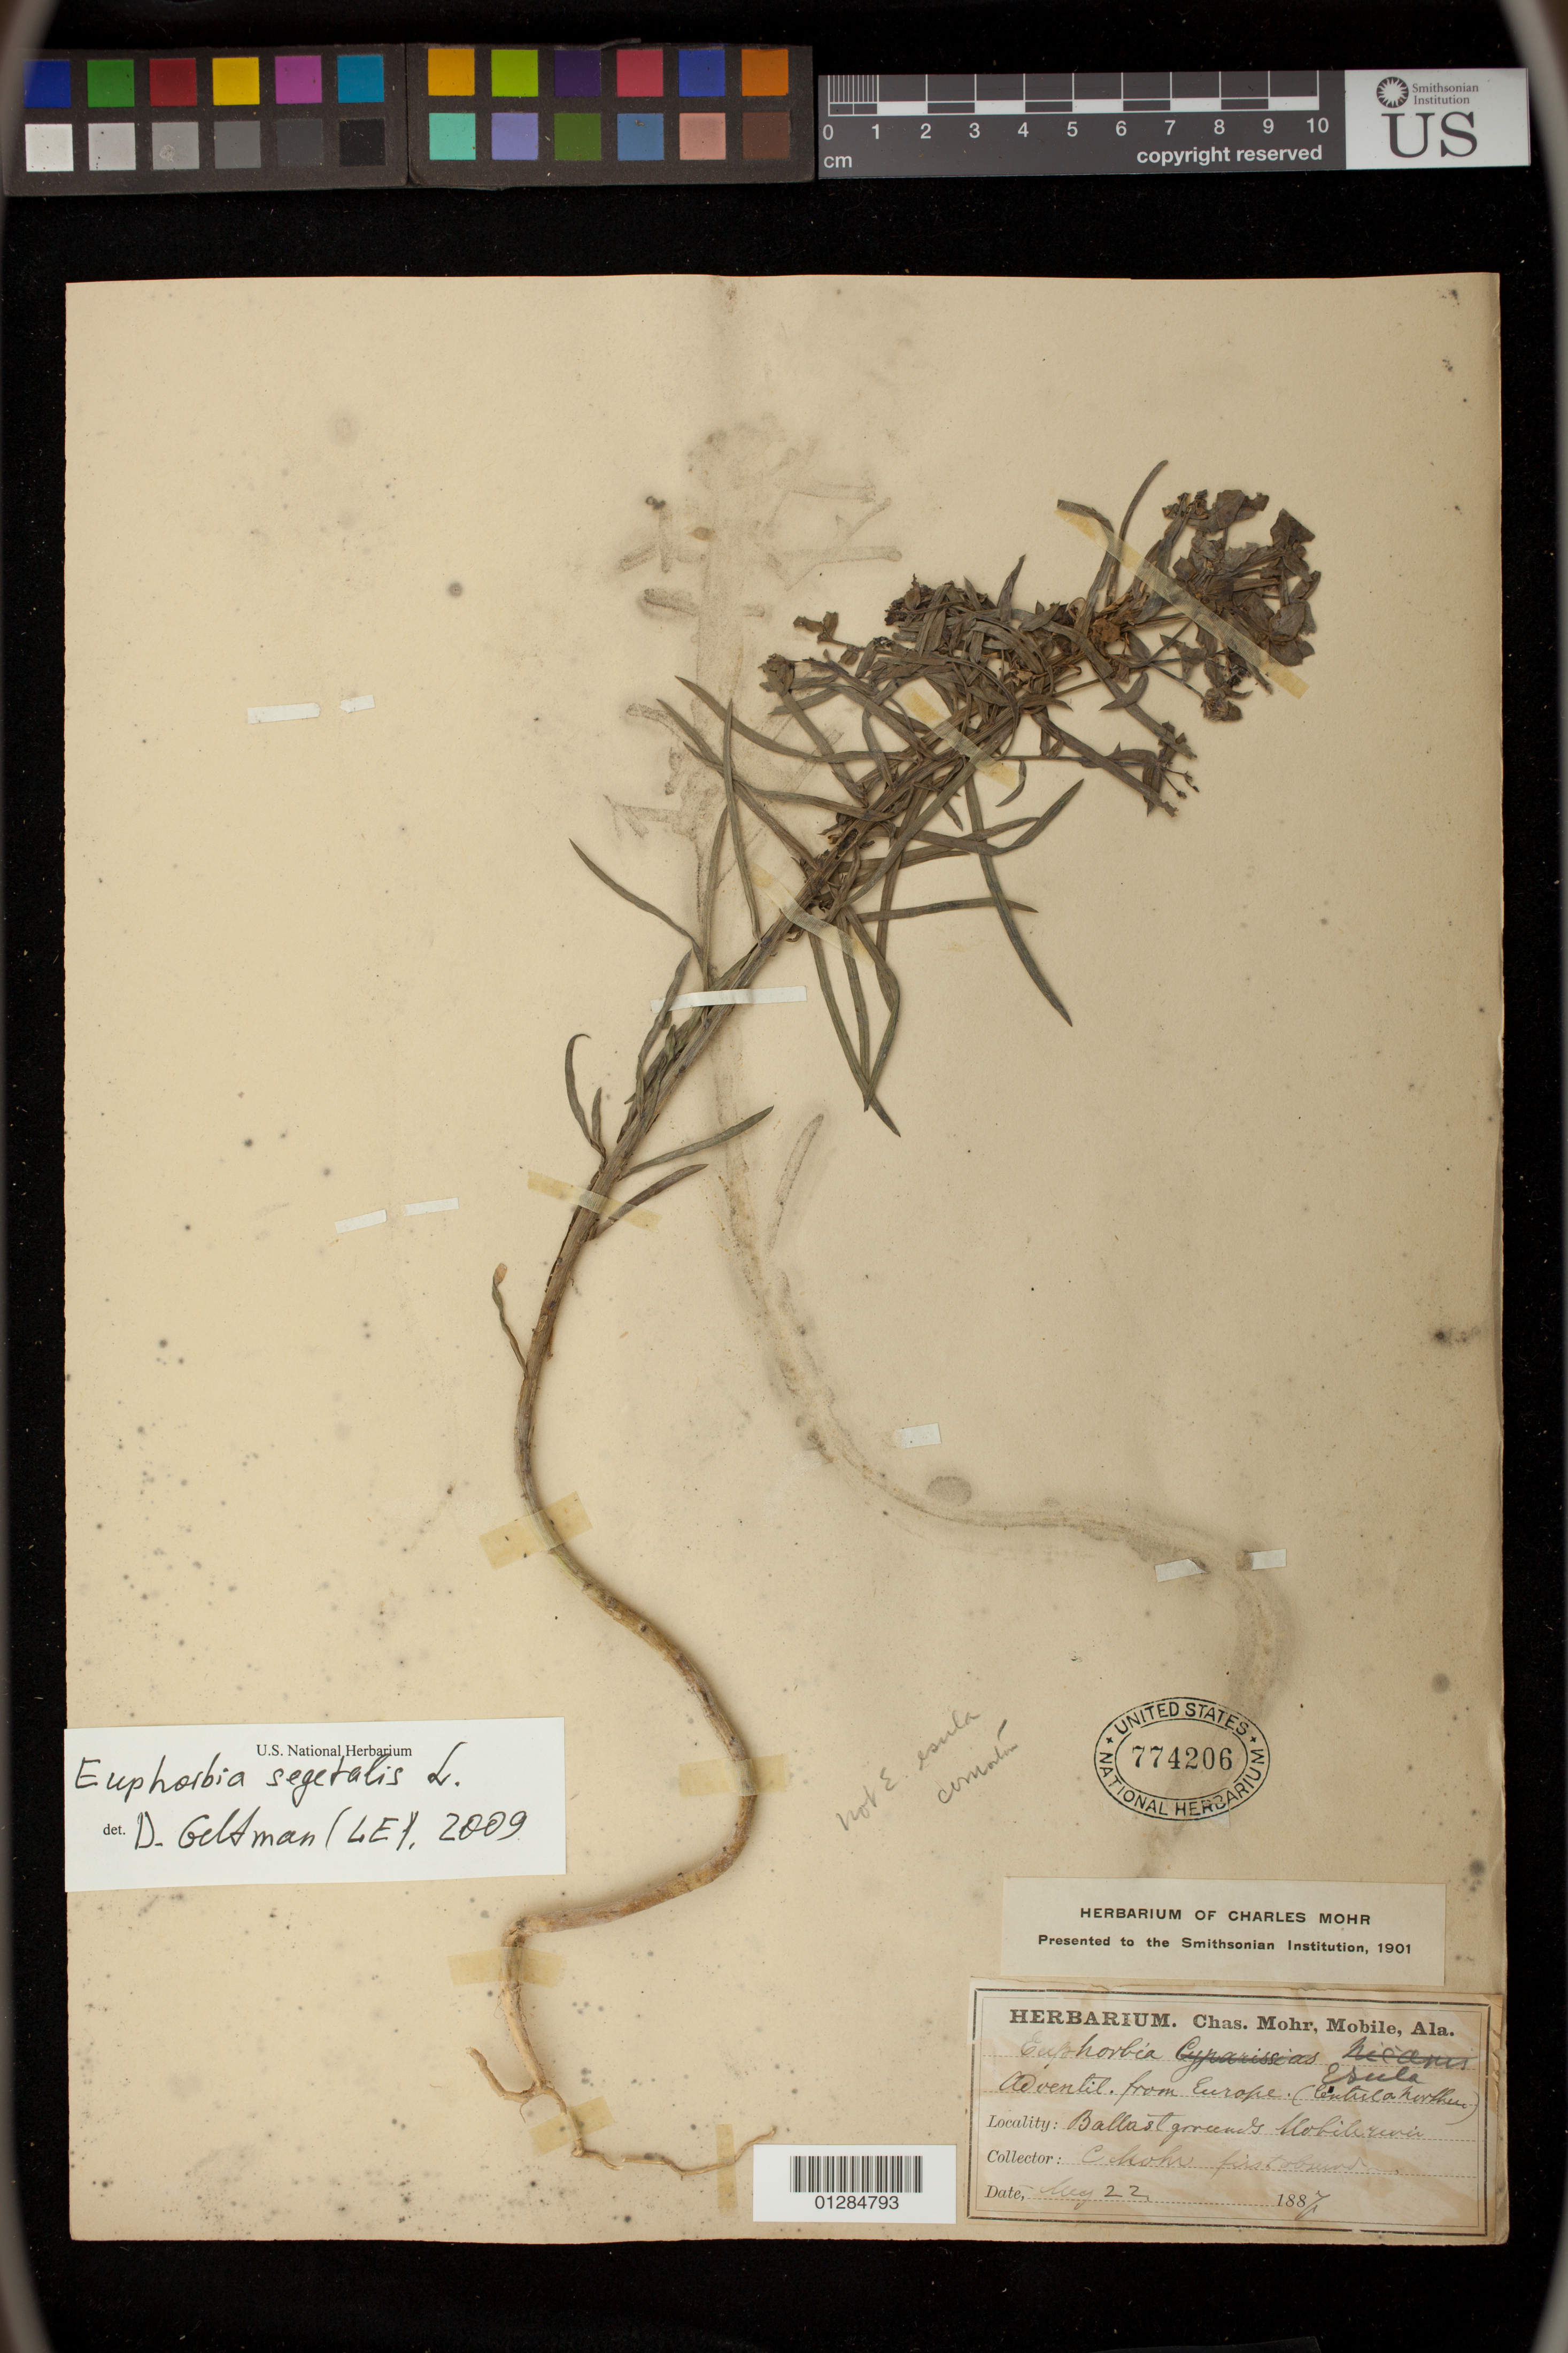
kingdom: Plantae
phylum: Tracheophyta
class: Magnoliopsida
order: Malpighiales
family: Euphorbiaceae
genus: Euphorbia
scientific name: Euphorbia segetalis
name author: L.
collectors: Mohr, C. T. (herbarium)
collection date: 1887-08-22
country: United States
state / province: Alabama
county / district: Mobile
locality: Ballast grounds, Mobile River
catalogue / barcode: US 774206